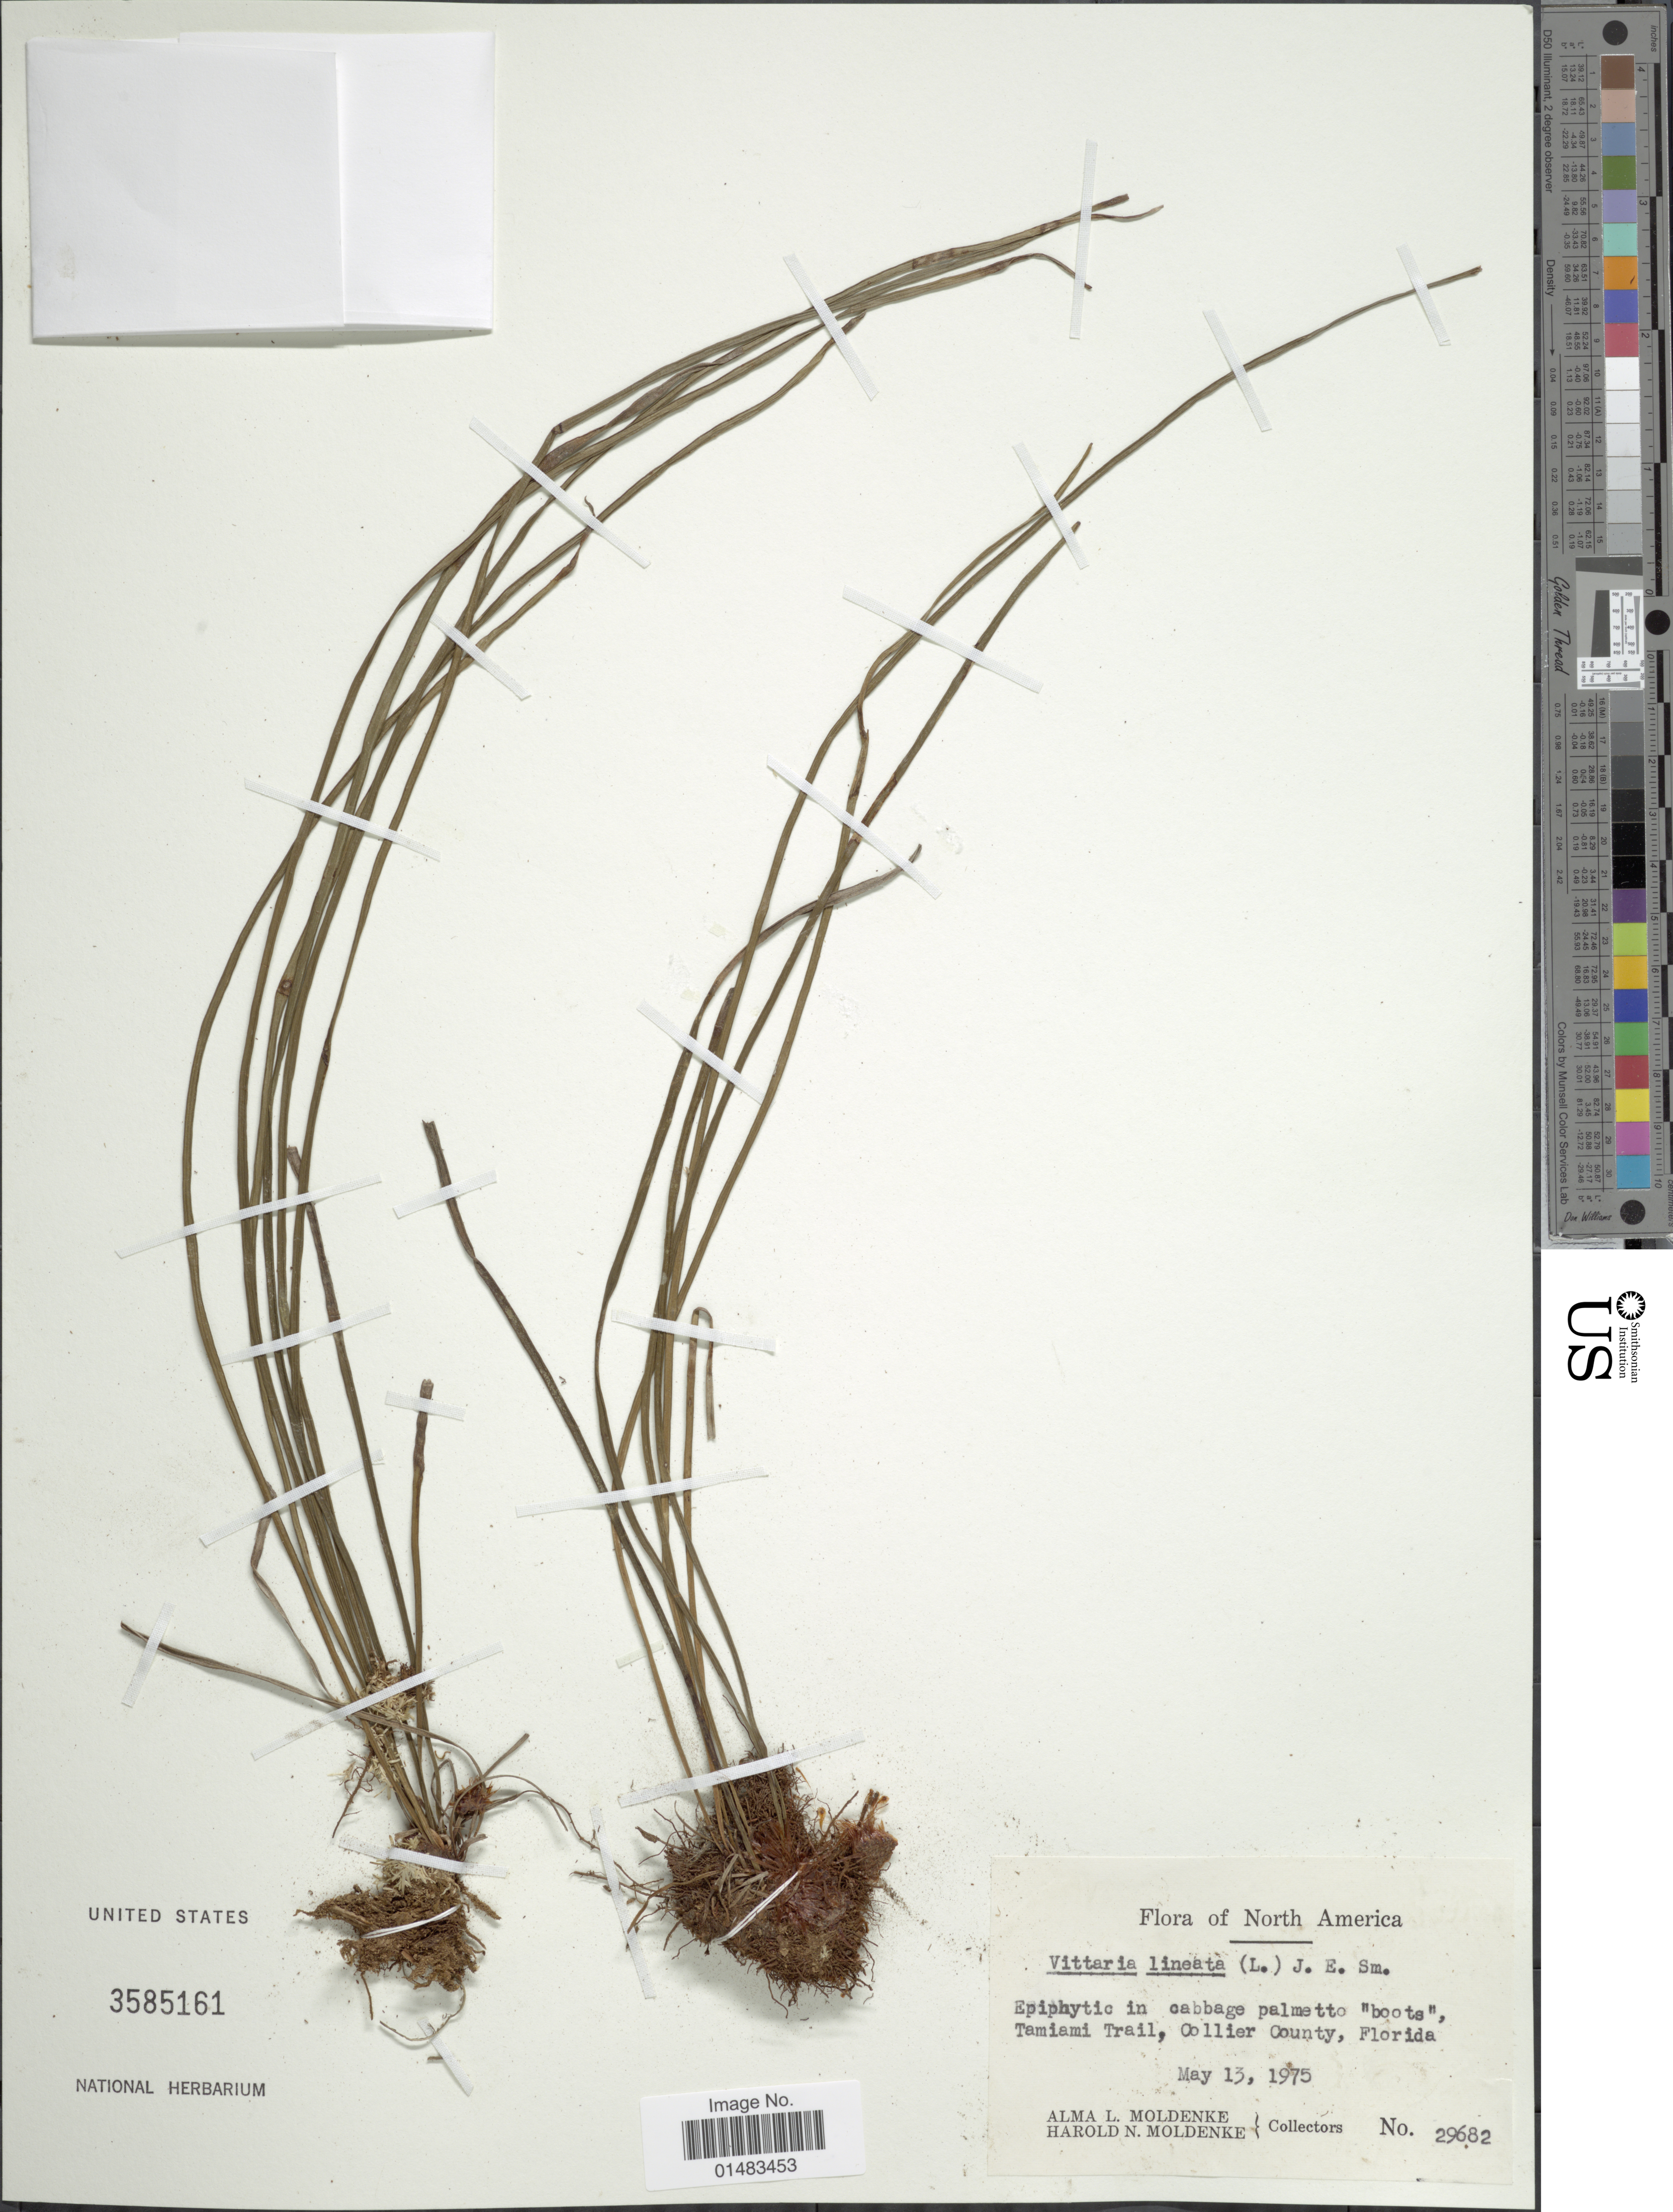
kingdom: Plantae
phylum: Tracheophyta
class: Polypodiopsida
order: Polypodiales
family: Pteridaceae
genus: Vittaria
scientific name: Vittaria lineata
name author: (L.) Sm.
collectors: A. L. Moldenke & H. N. Moldenke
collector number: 29682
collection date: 1975-05-13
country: United States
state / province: Florida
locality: Flora of North America, Epiphytic in cabbage palmetto " boots ", Temiami Trail, Collier County, Florida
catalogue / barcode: US 3585161